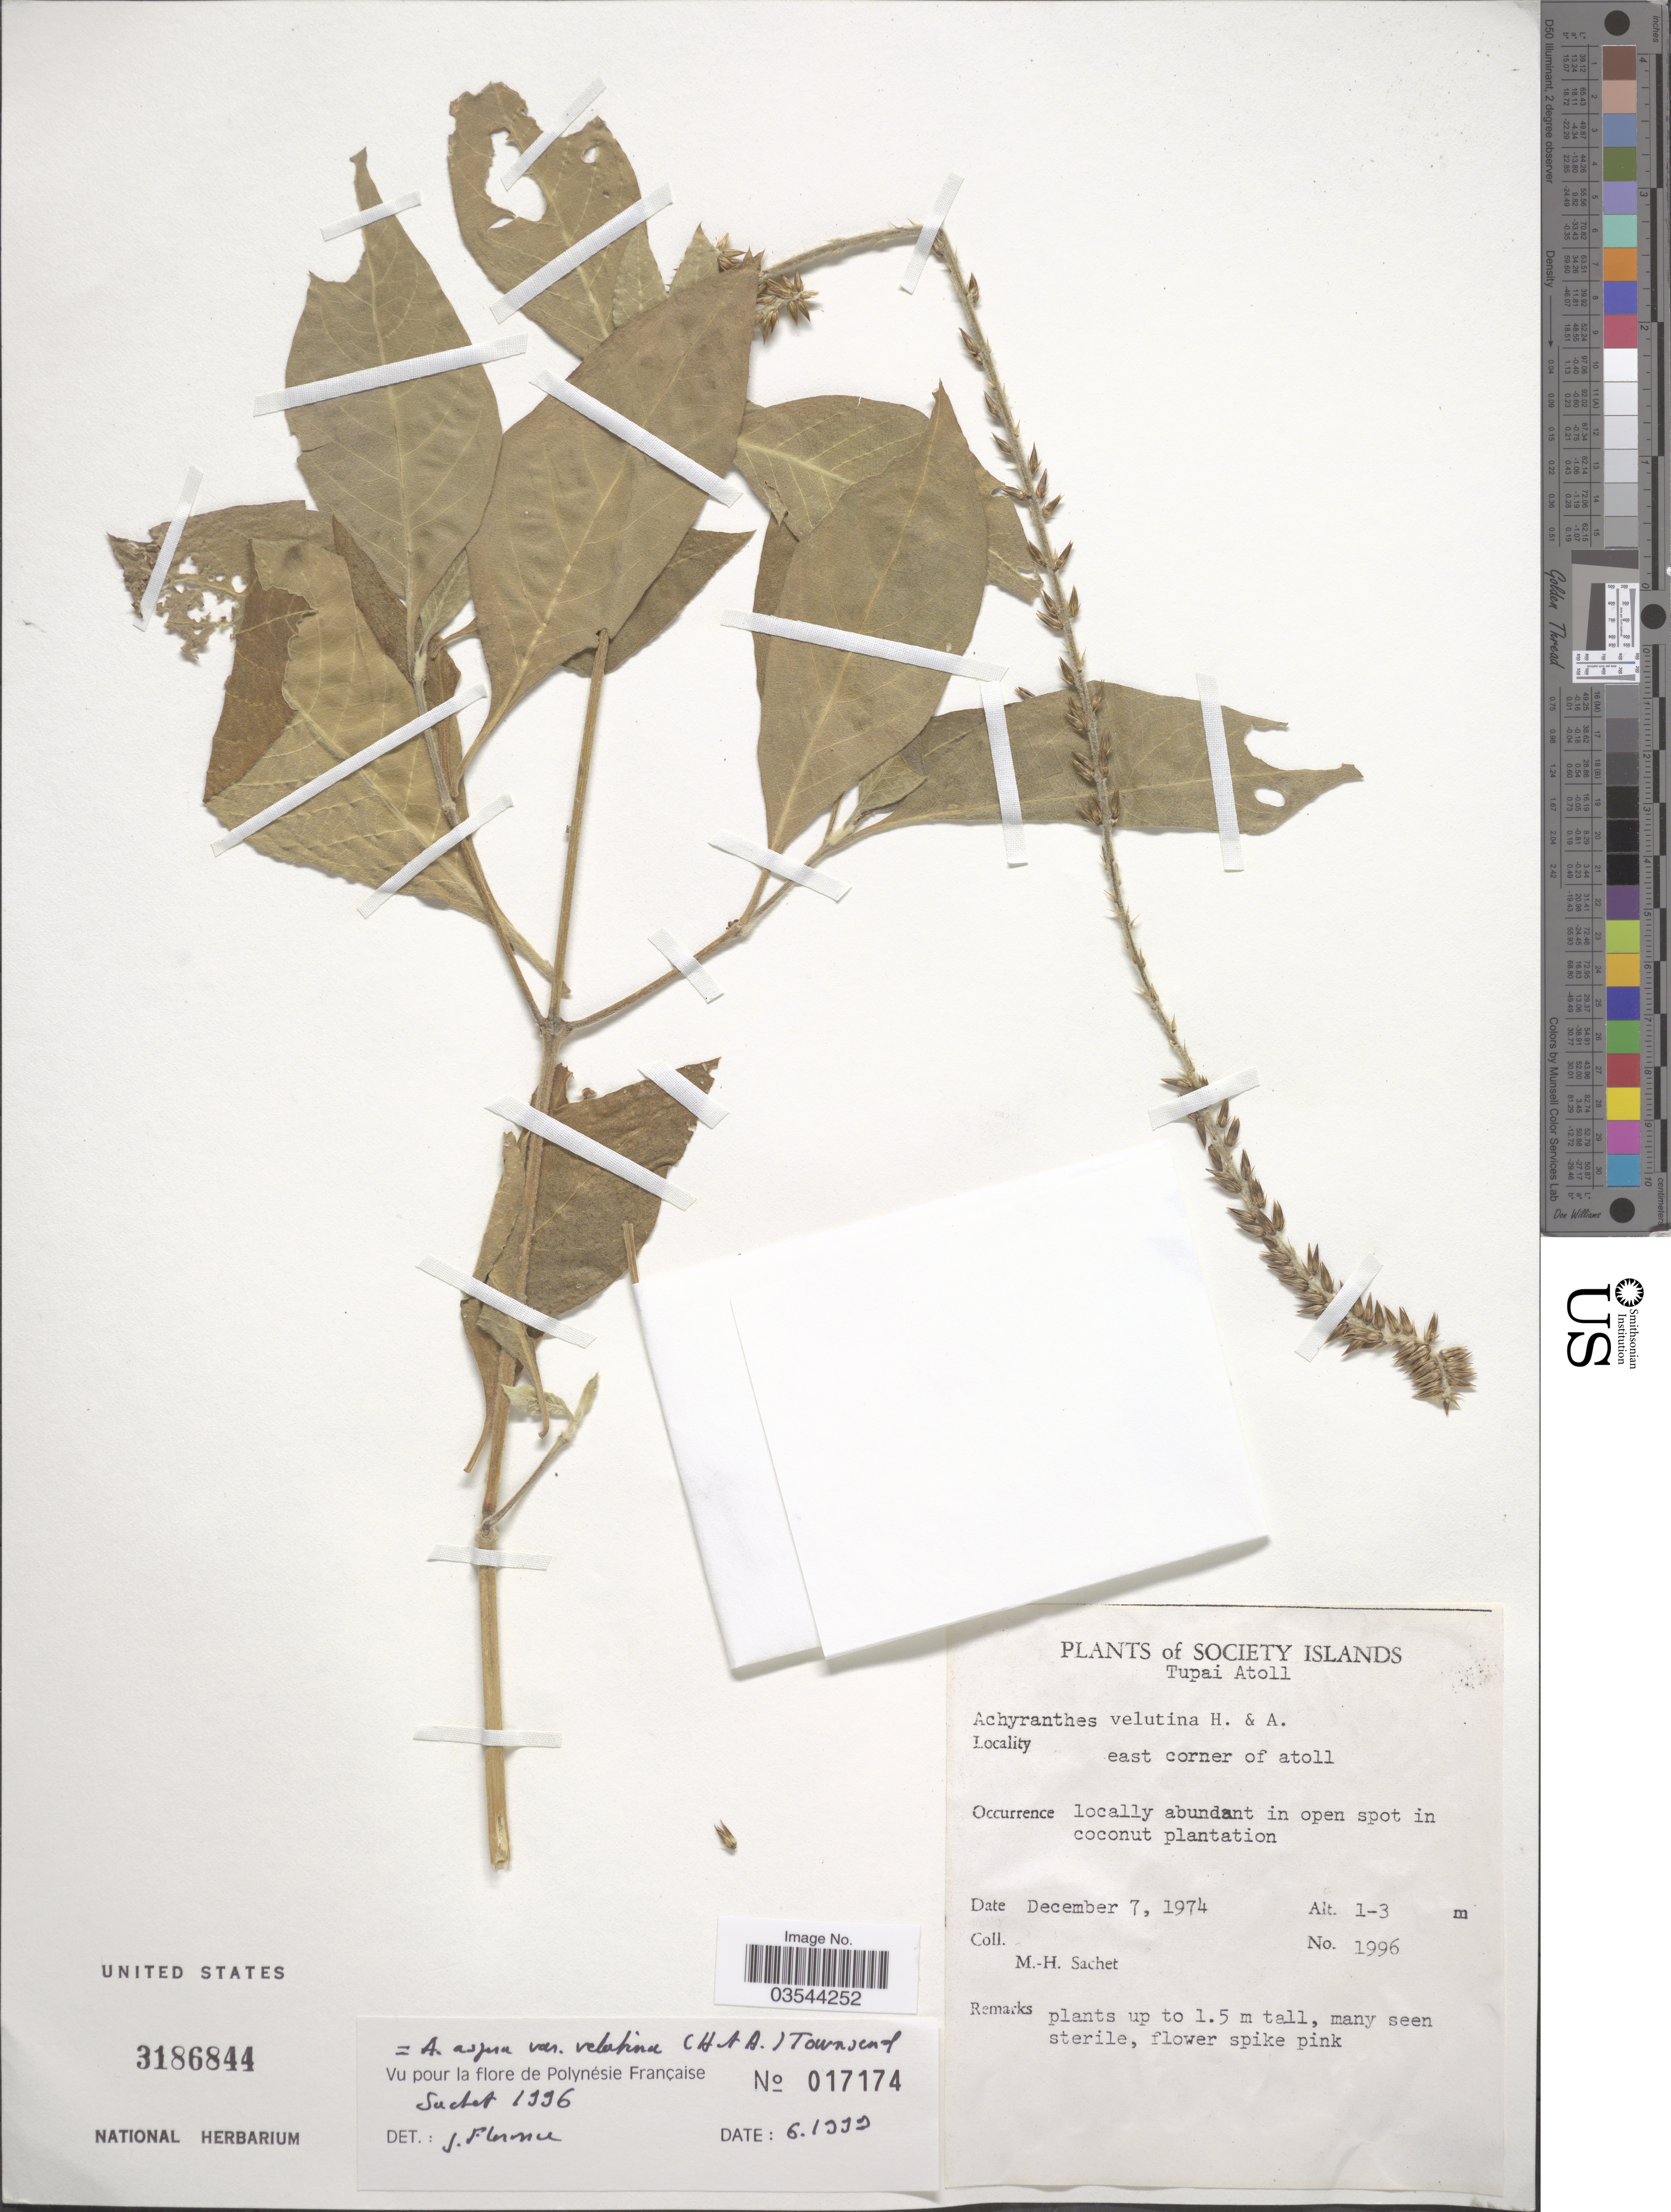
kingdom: Plantae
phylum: Tracheophyta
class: Magnoliopsida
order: Caryophyllales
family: Amaranthaceae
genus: Achyranthes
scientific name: Achyranthes aspera var. velutina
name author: (Hook. & Arn.) C. C. Towns.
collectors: M.-H. Sachet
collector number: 1996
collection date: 1974-12-07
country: French Polynesia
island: Tupai Atoll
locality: Society Islands. Tupai Atoll. East corner of atoll. In coconut plantation.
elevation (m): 1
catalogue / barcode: US 3186844